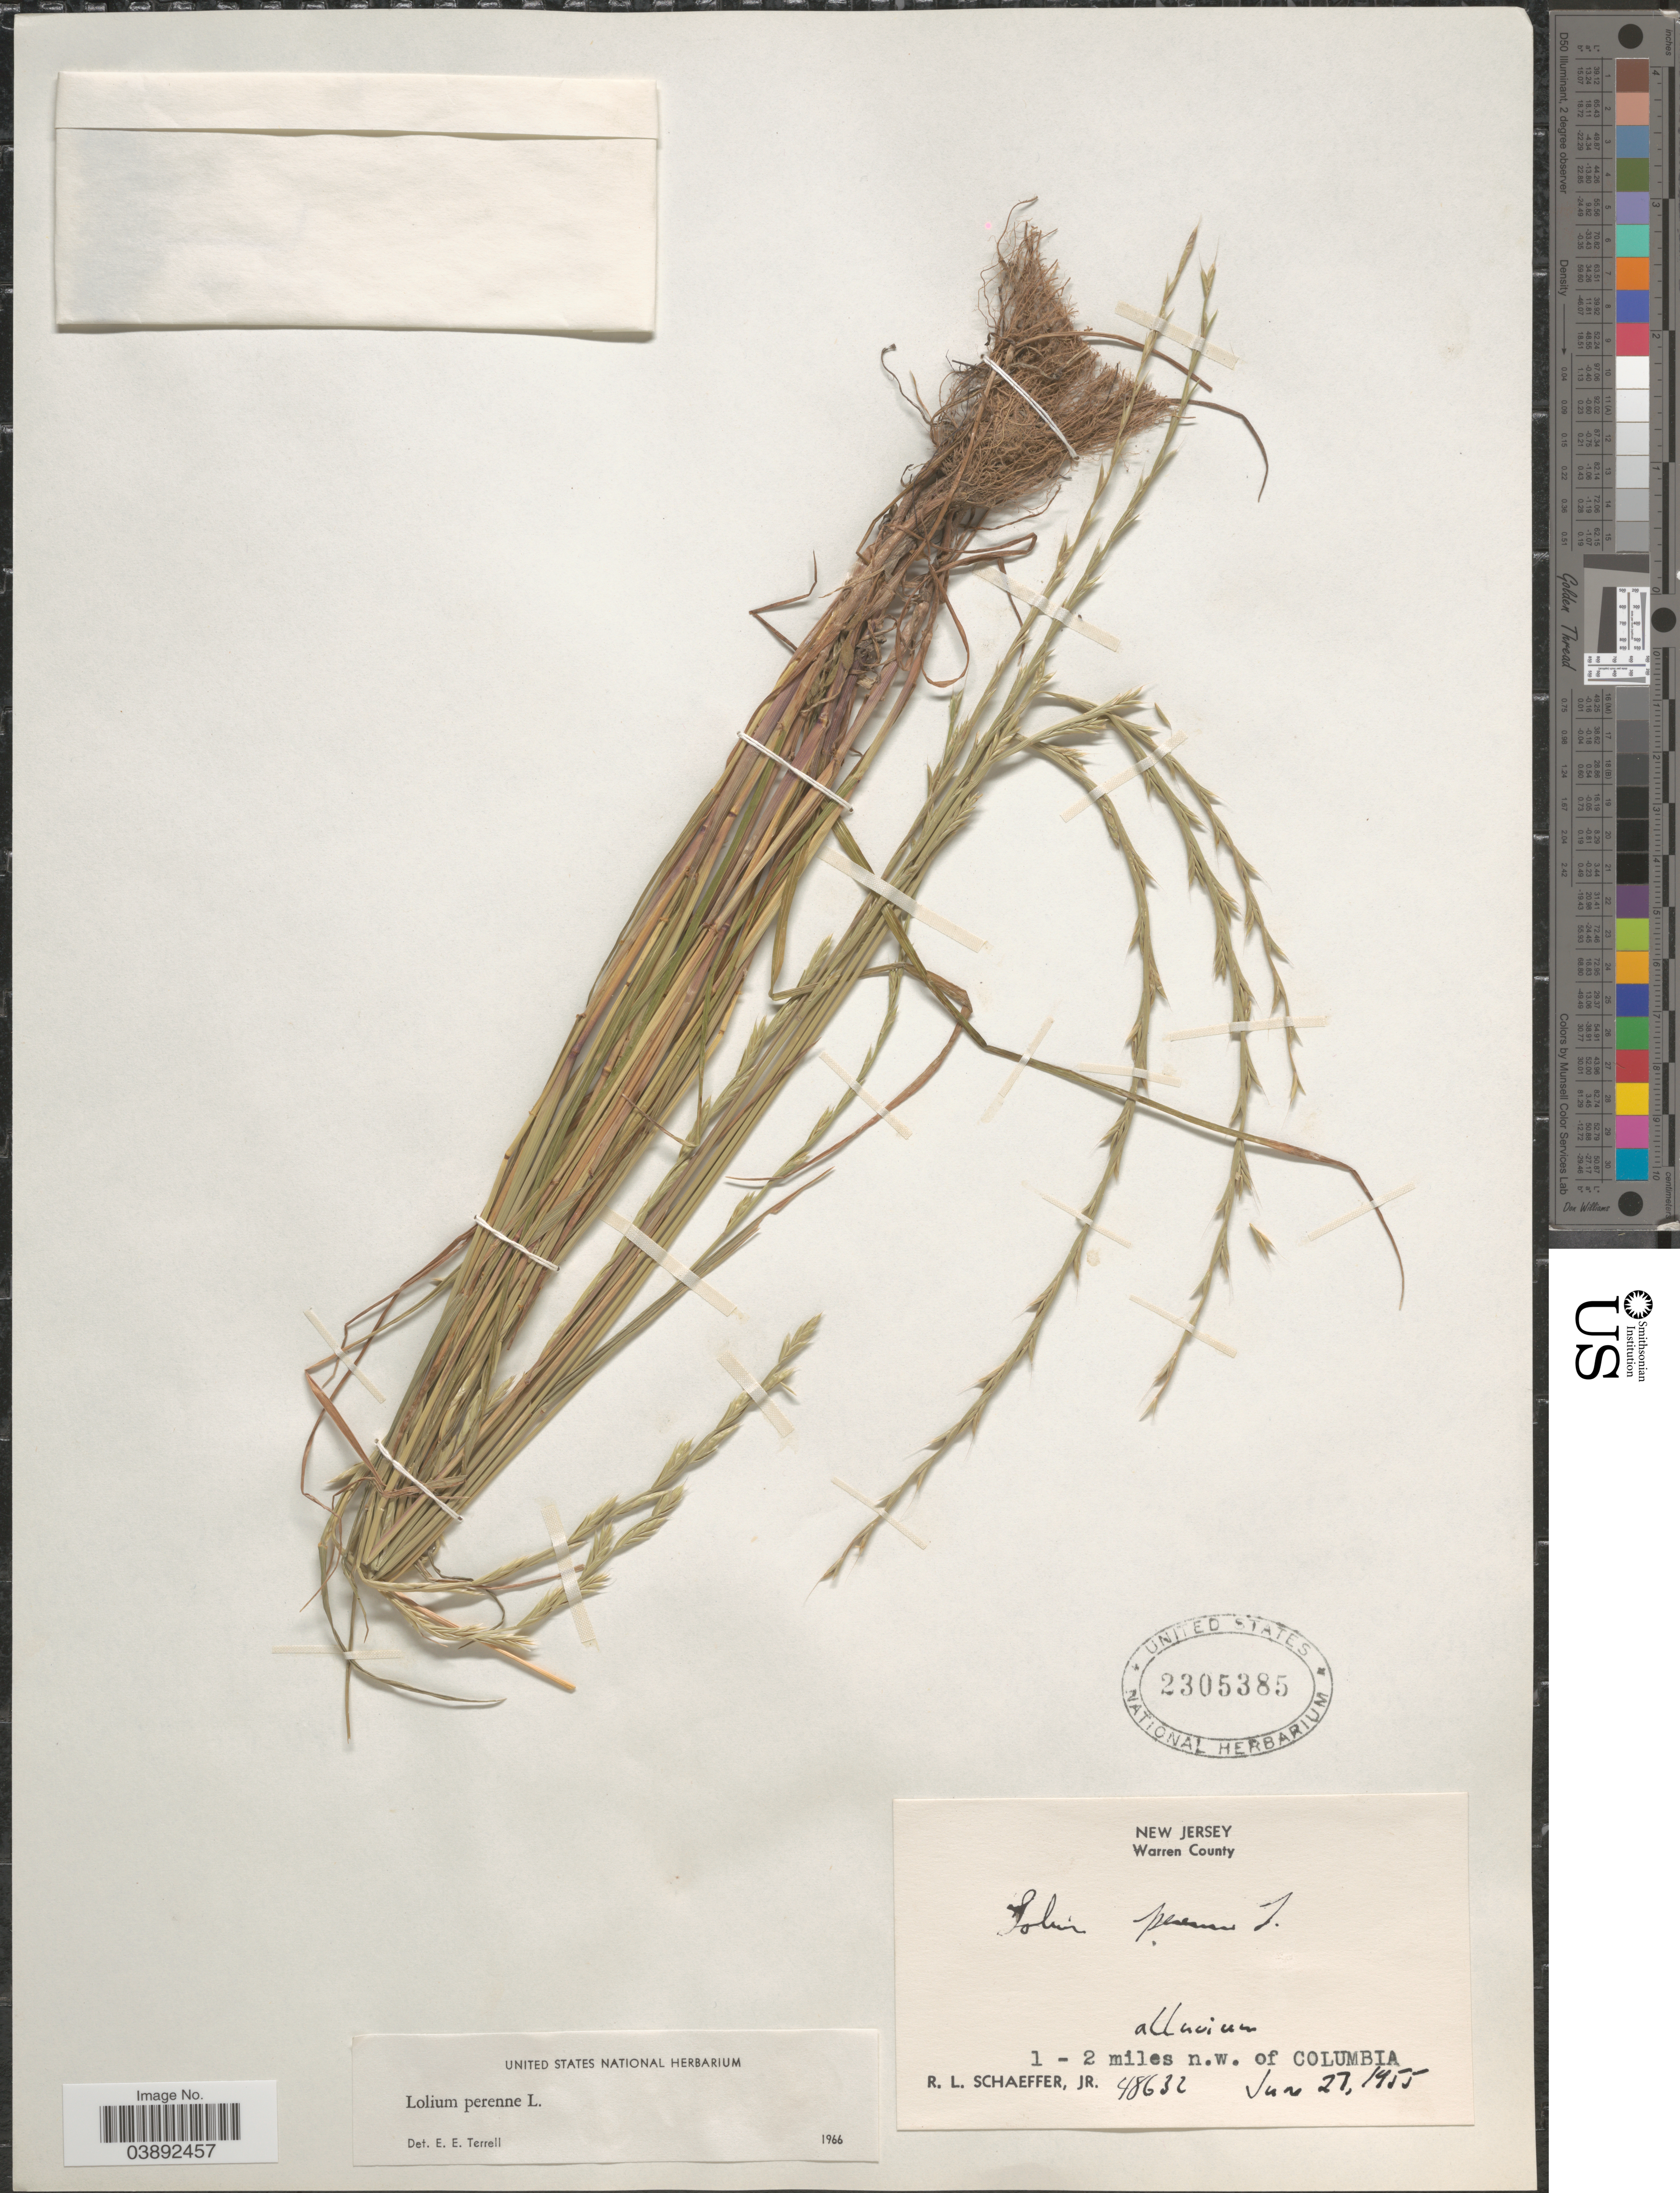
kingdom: Plantae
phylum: Tracheophyta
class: Liliopsida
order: Poales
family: Poaceae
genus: Lolium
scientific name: Lolium perenne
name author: L.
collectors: R. L. Schaeffer Jr.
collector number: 48632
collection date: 1955-06-27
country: United States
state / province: New Jersey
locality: Warren County. 1 - 2 miles n.w. of Columbia.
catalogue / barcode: US 2305385